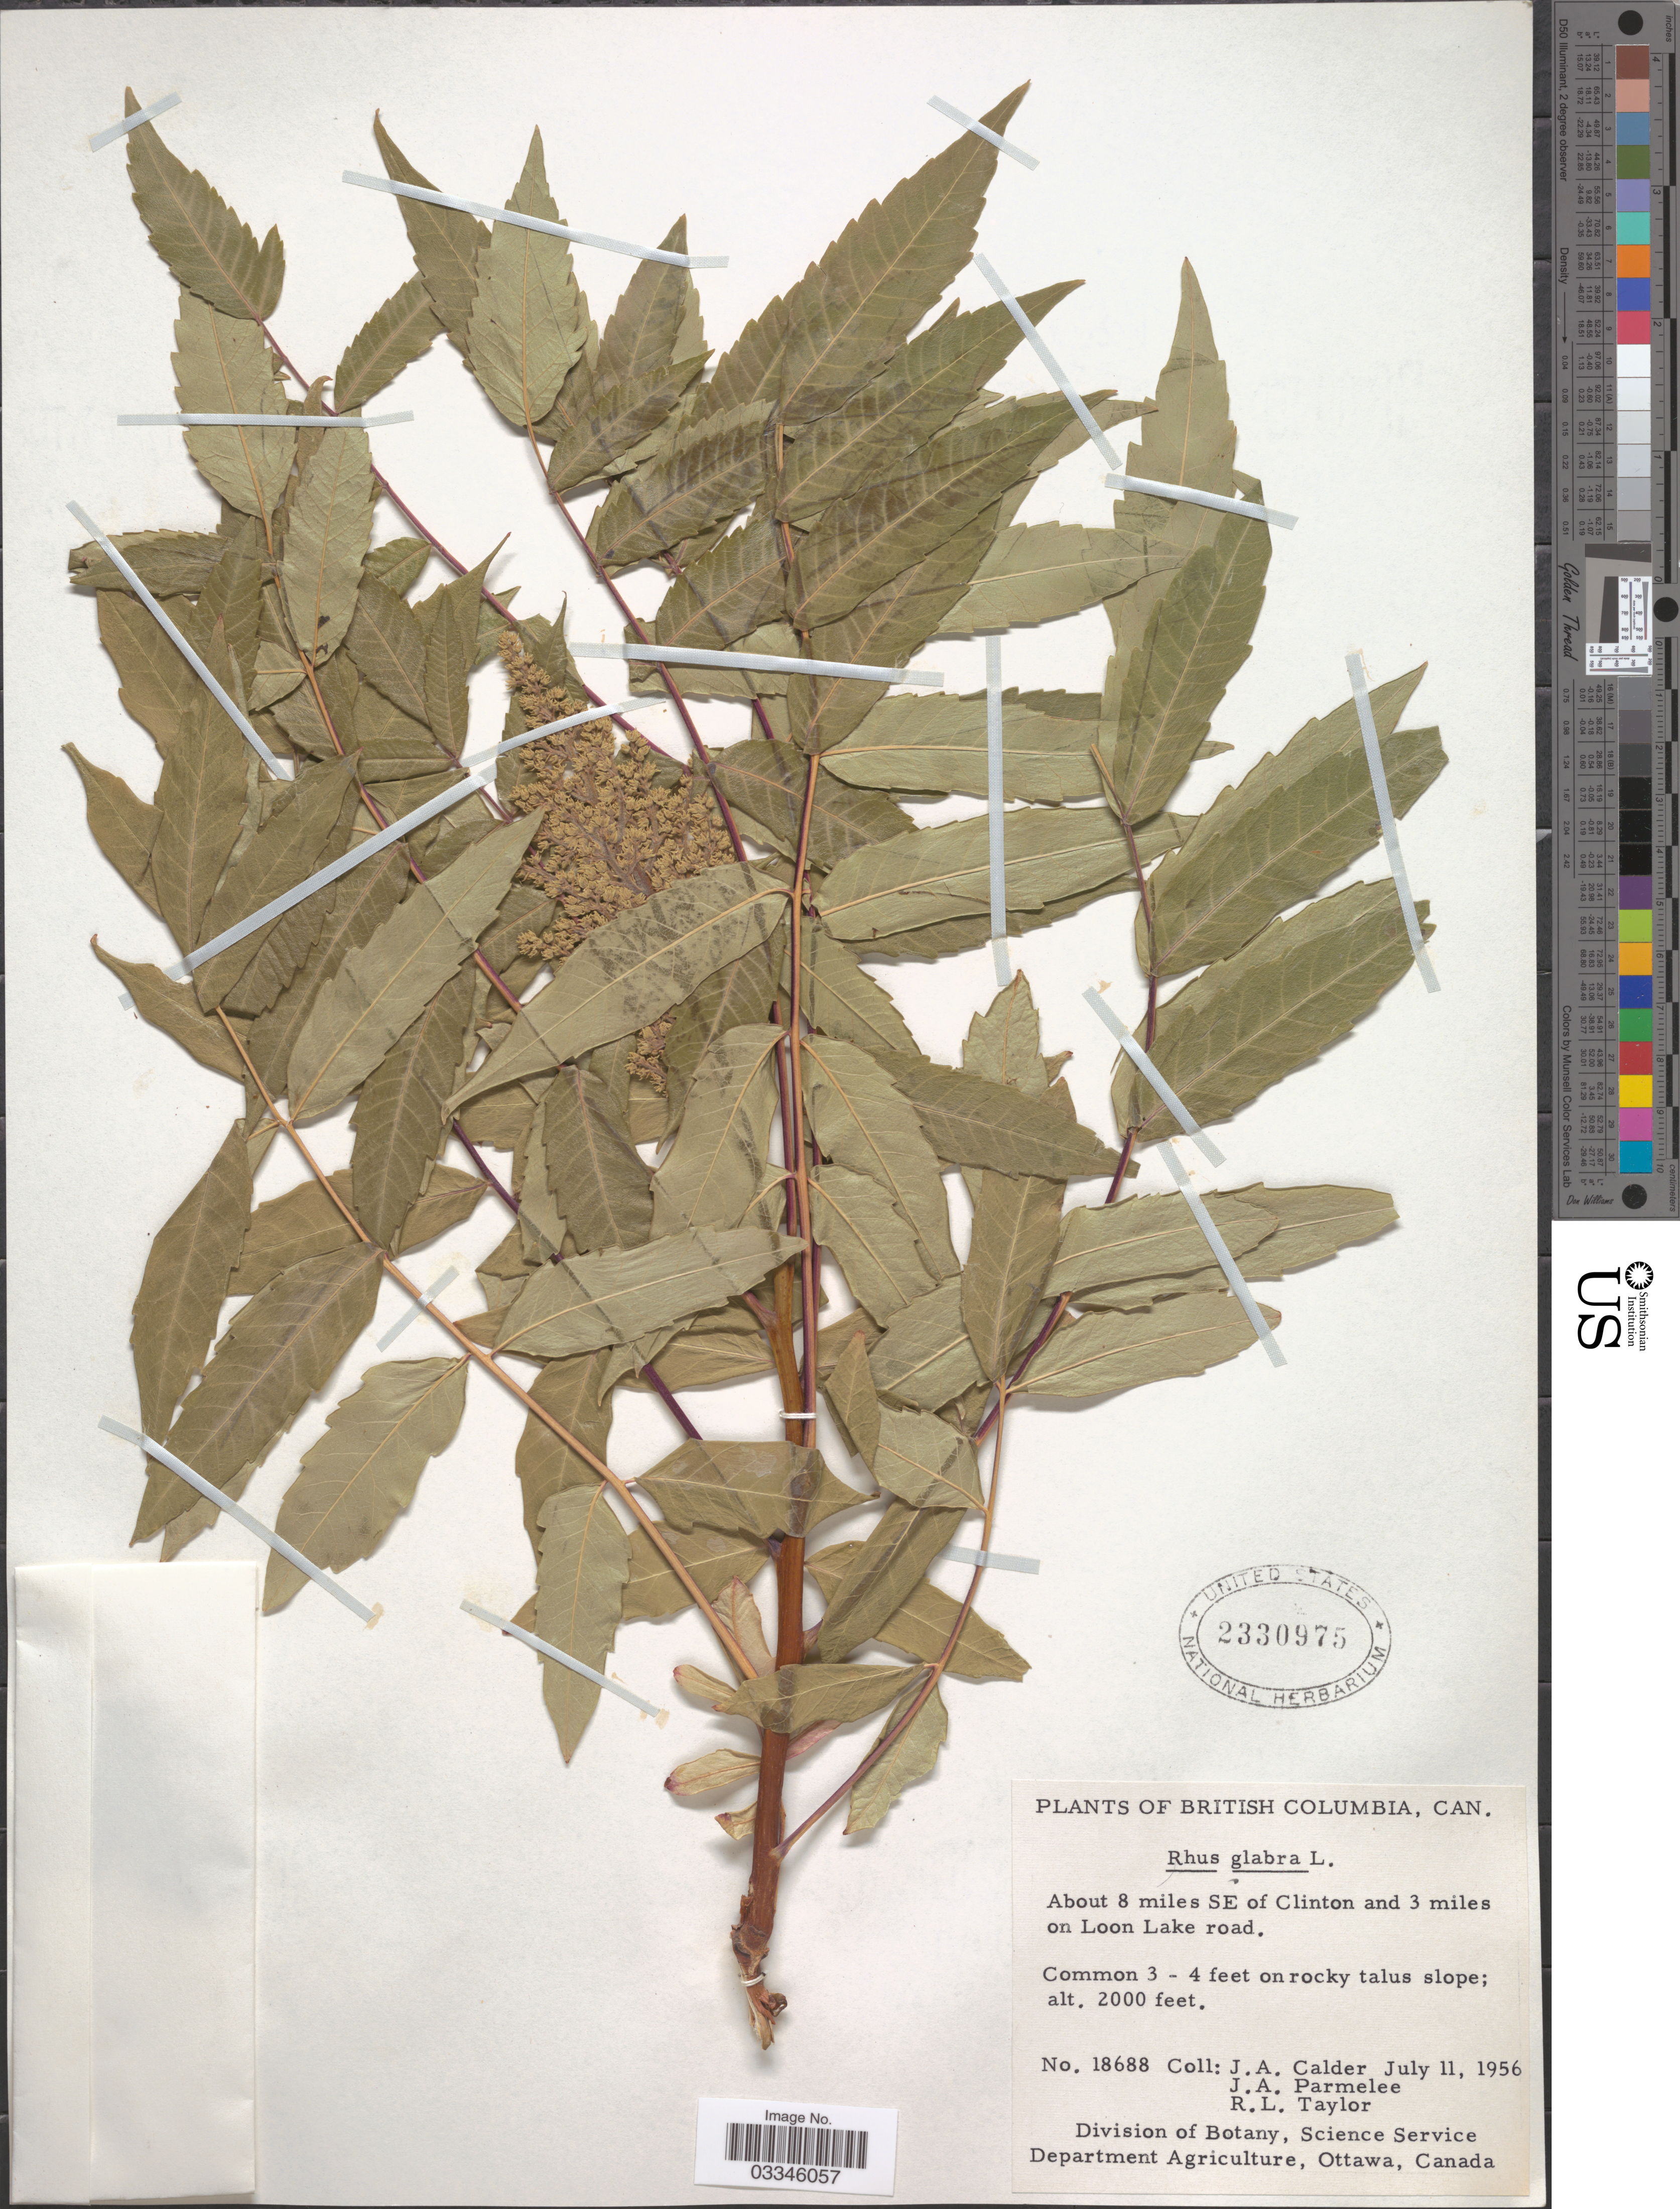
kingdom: Plantae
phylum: Tracheophyta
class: Magnoliopsida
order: Sapindales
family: Anacardiaceae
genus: Rhus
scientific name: Rhus glabra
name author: L.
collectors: J. A. Calder, J. A. Parmelee & R. Taylor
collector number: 18688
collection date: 1956-07-11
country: Canada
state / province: British Columbia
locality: About 8 miles SE of Clinton and 3 miles on Loon Lake road.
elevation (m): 610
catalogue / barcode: US 2330975